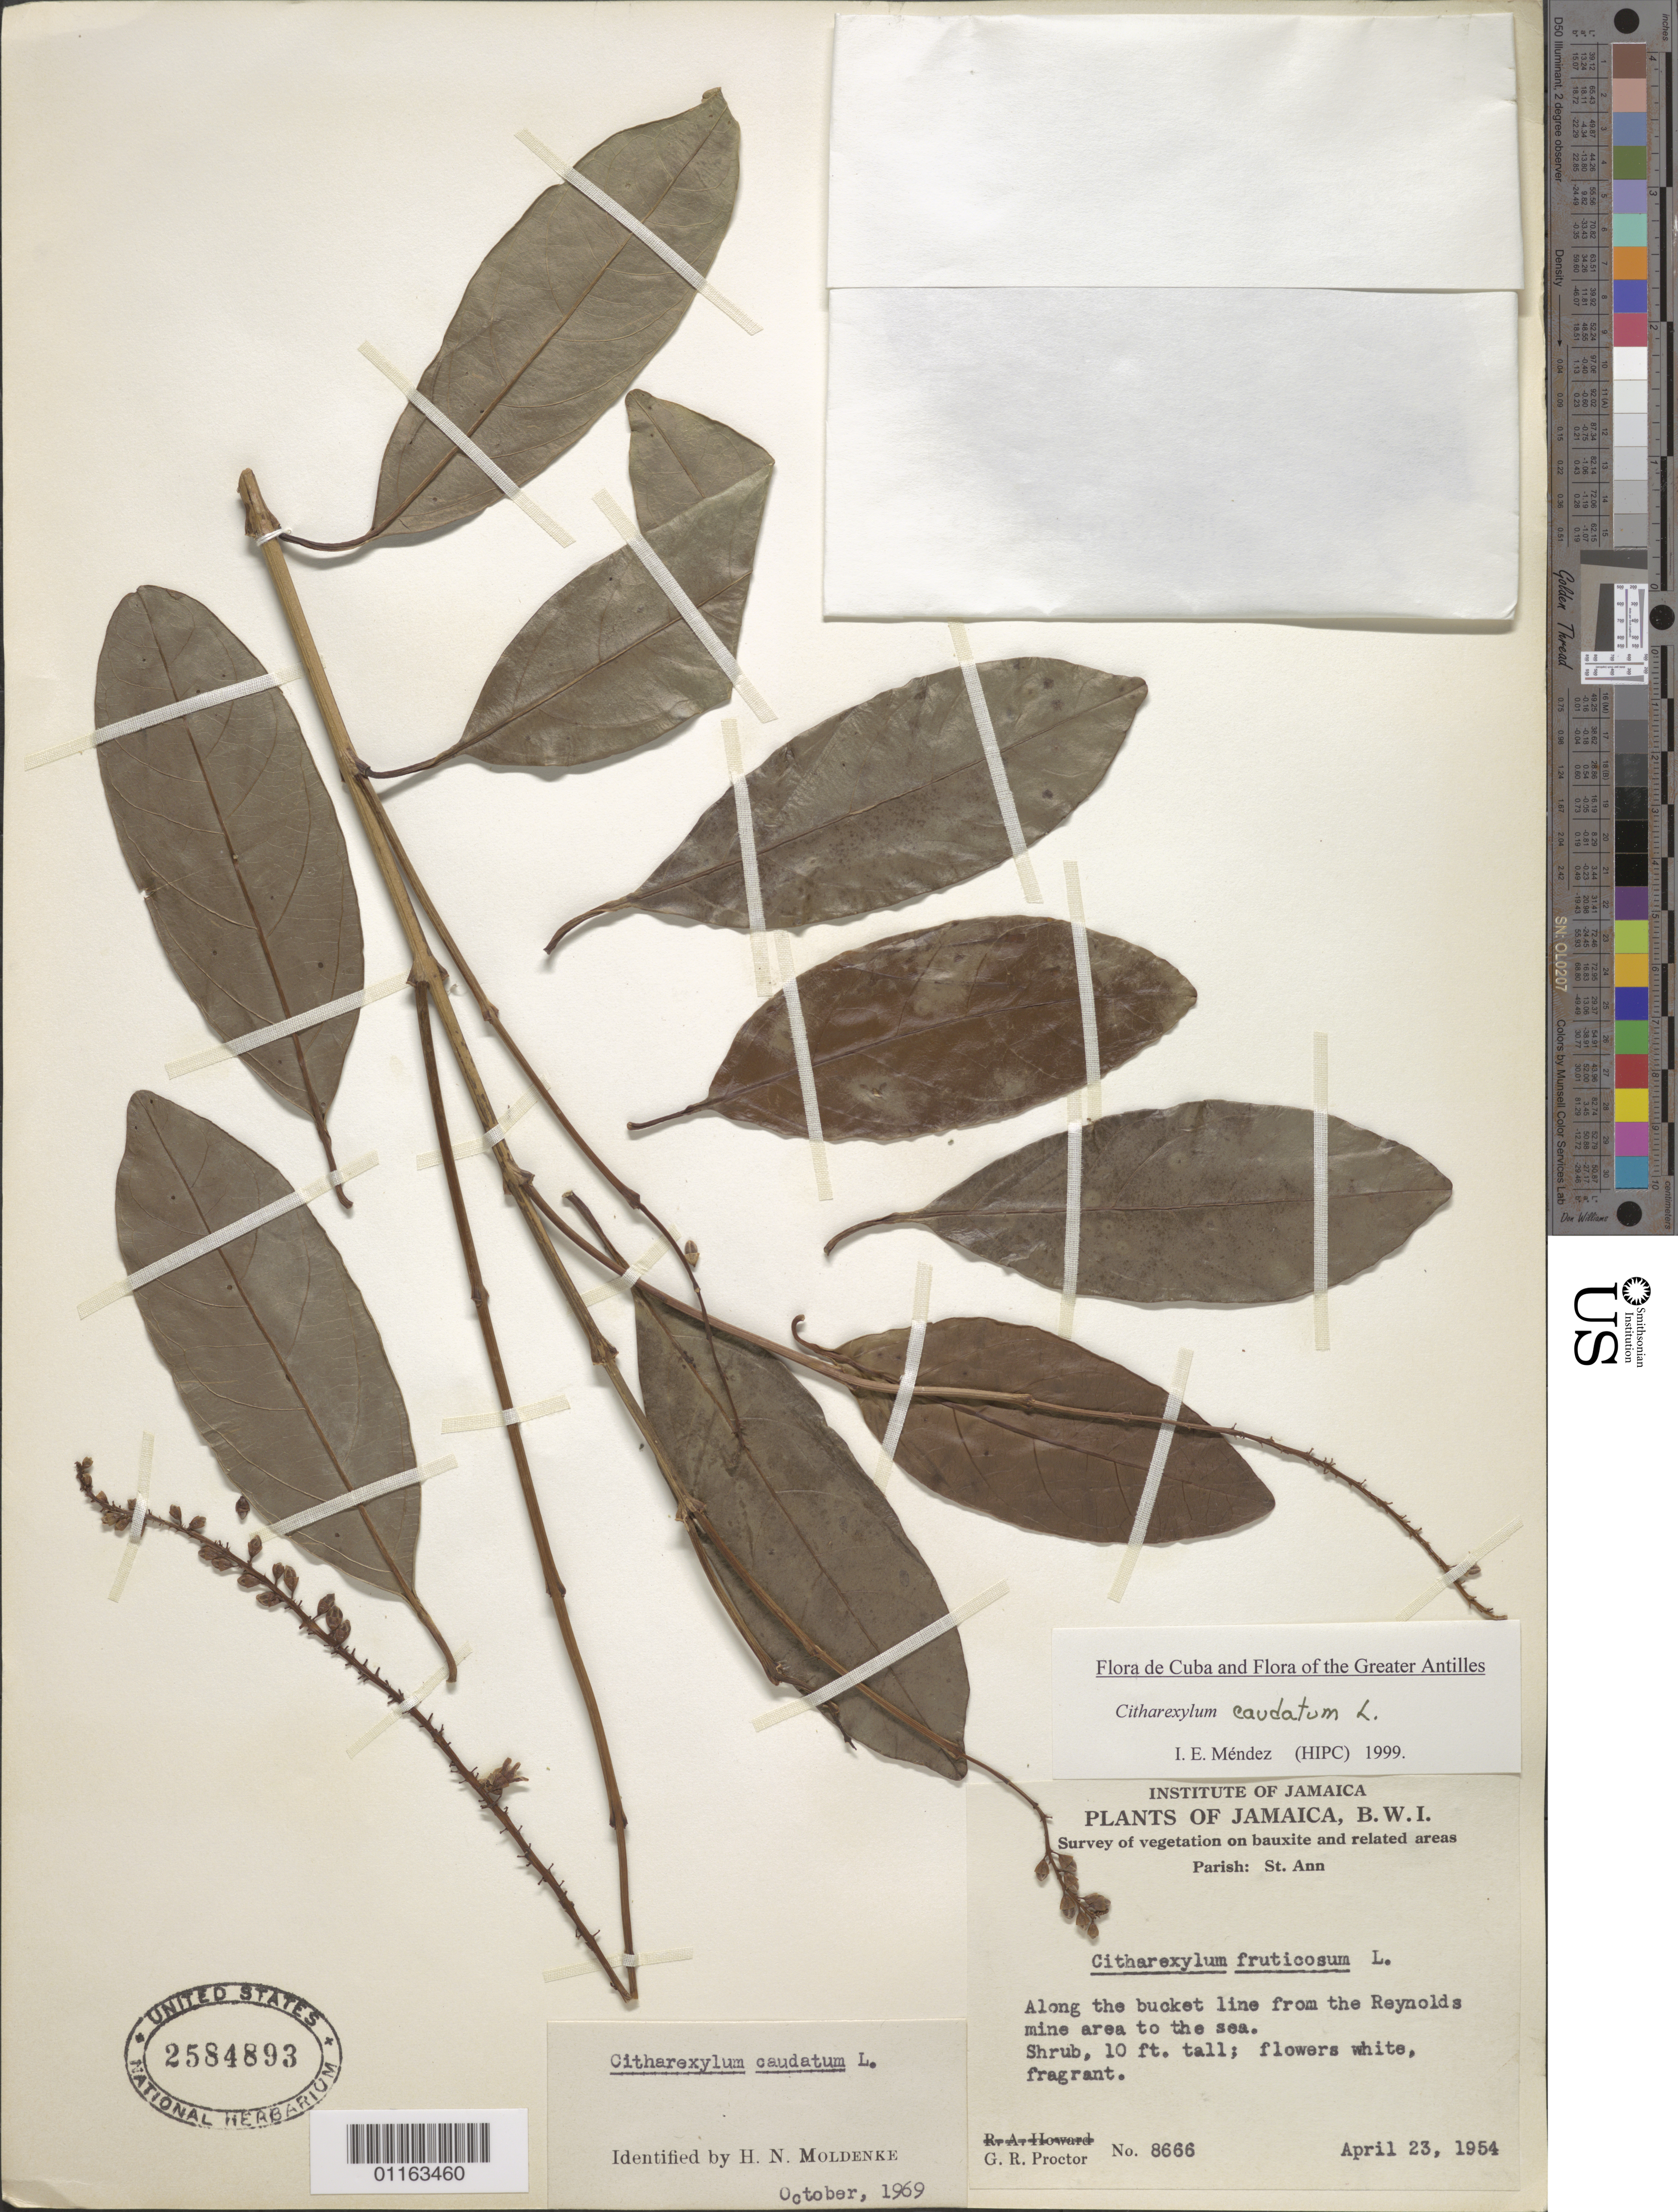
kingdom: Plantae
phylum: Tracheophyta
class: Magnoliopsida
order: Lamiales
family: Verbenaceae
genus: Citharexylum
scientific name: Citharexylum caudatum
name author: L.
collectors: G. R. Proctor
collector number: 8666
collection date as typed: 23 Apr 1954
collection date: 1954-04-23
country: Jamaica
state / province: Saint Ann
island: Jamaica I.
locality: Along the bucket line from the Reynolds mine area to the sea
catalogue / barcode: US 2584893